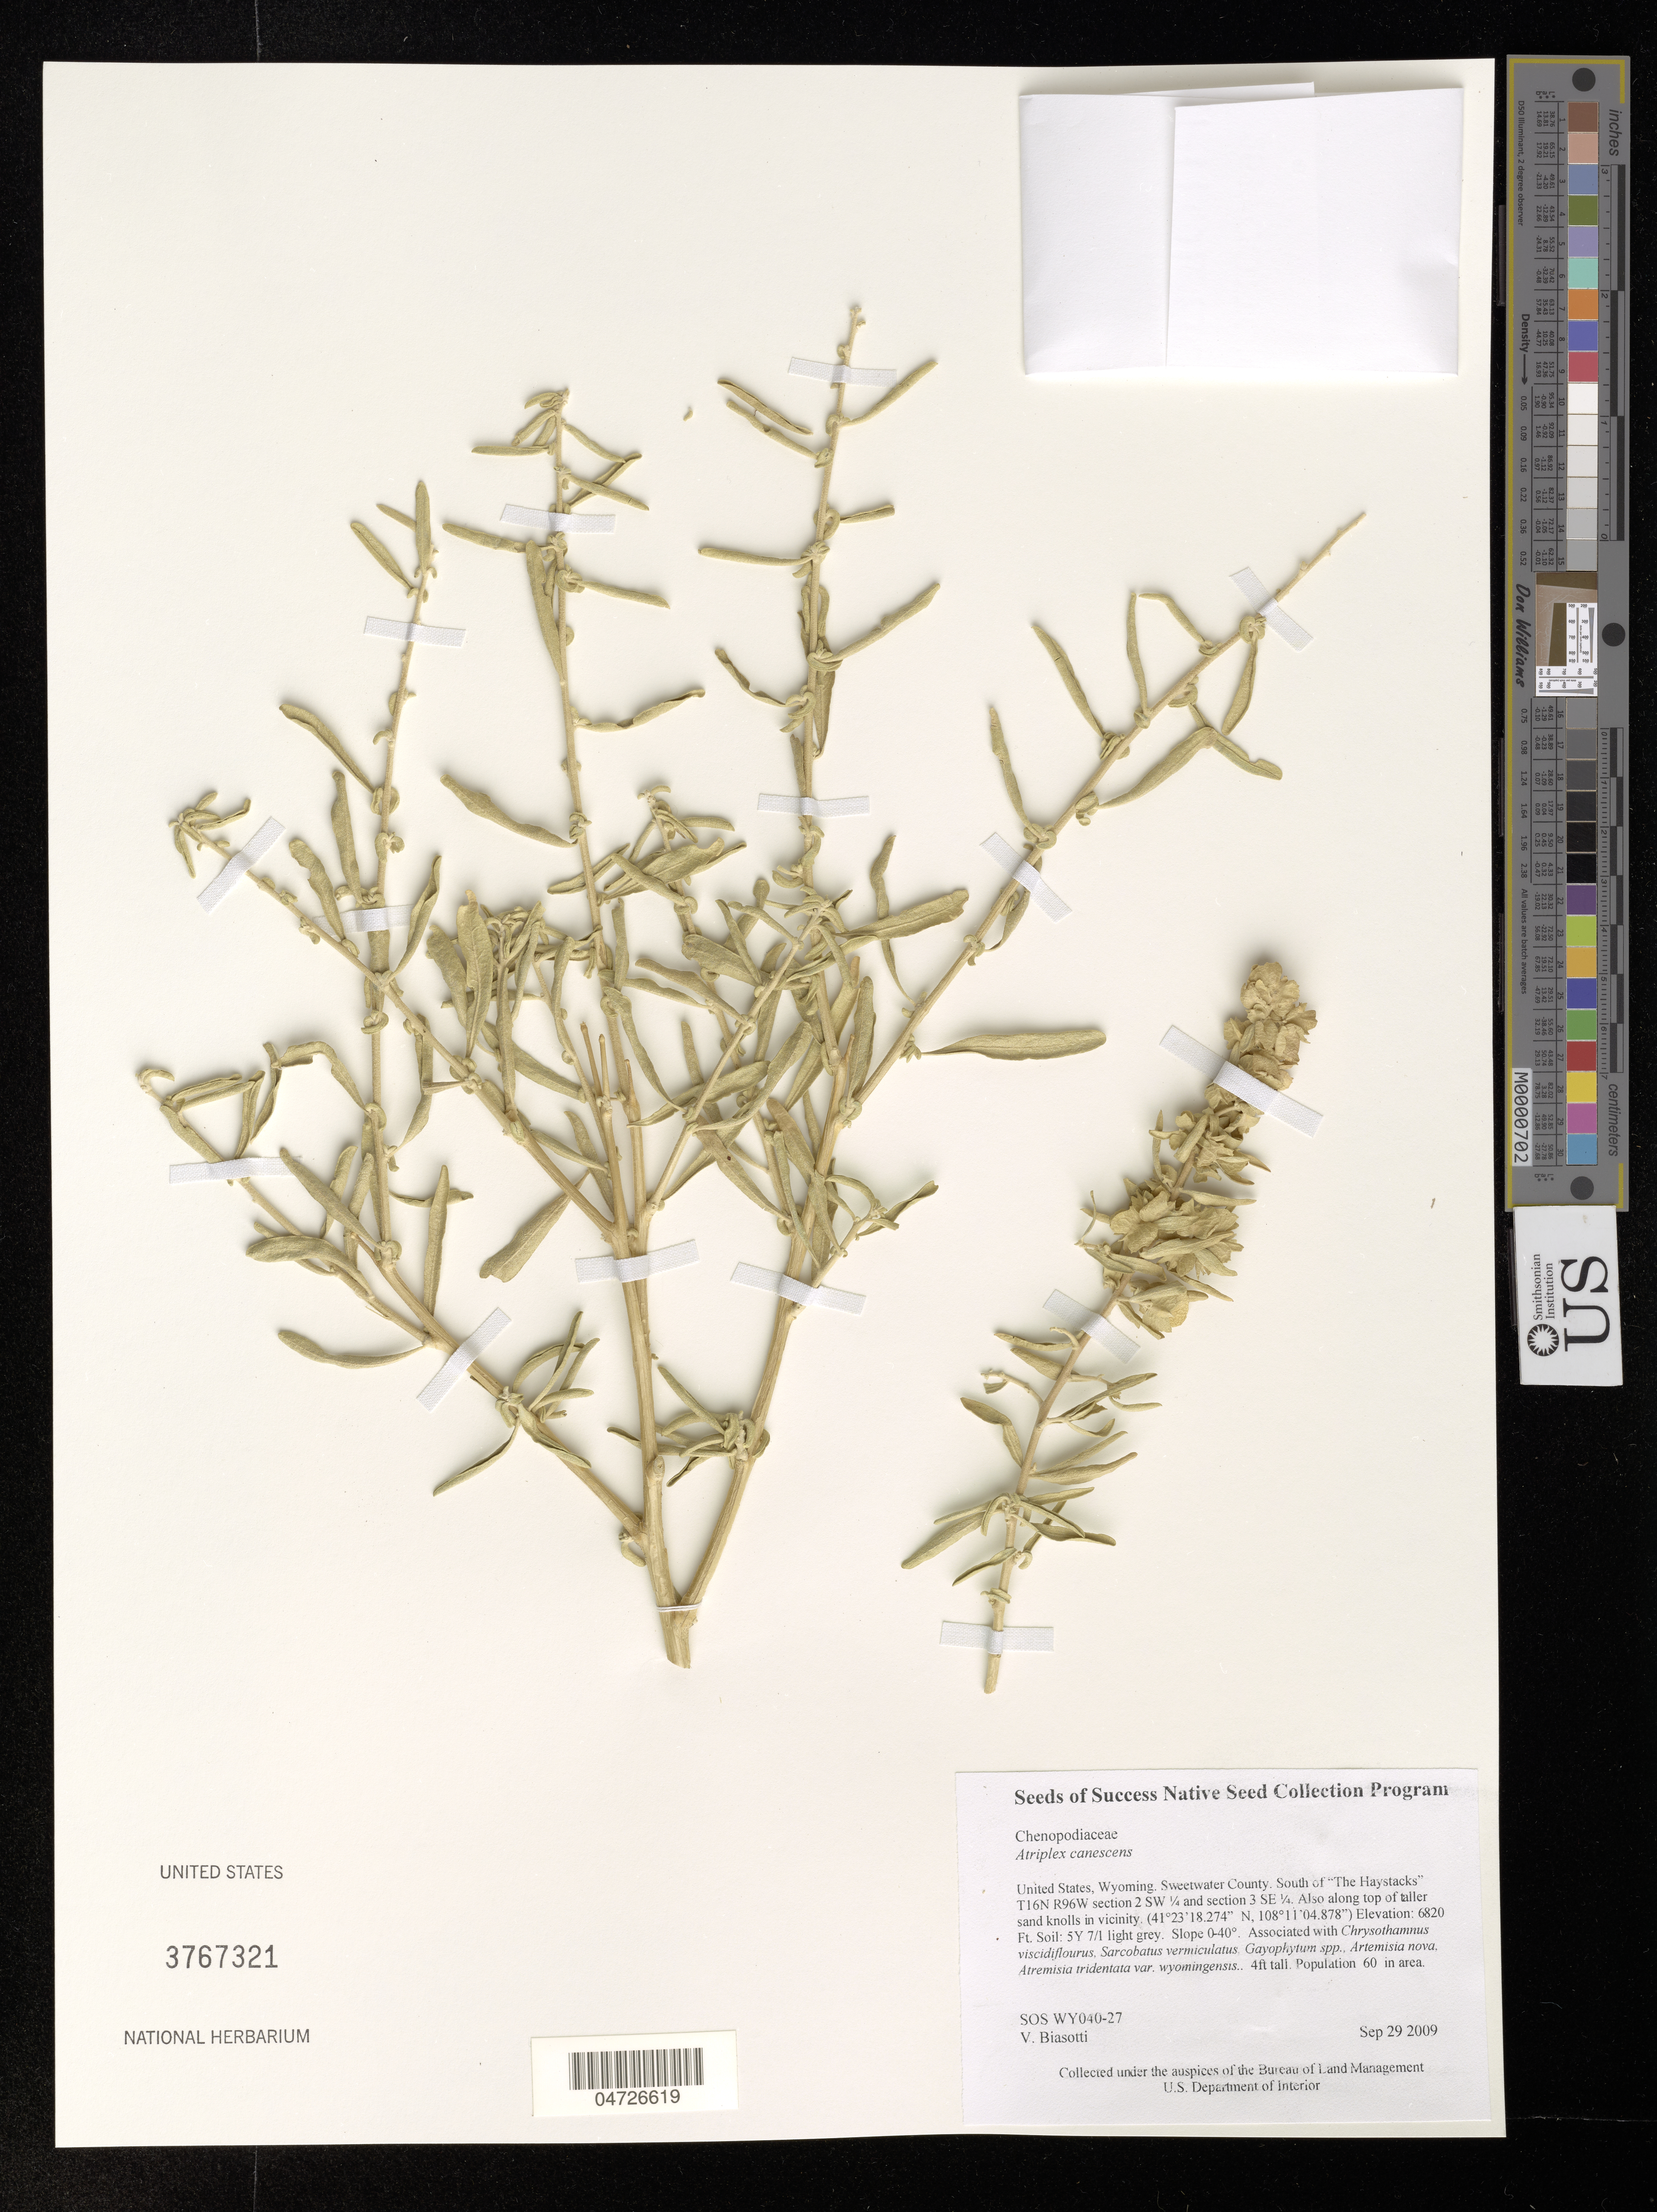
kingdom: Plantae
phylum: Tracheophyta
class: Magnoliopsida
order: Caryophyllales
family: Amaranthaceae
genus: Atriplex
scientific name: Atriplex canescens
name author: (Pursh) Nutt.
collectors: V. Biasotti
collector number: SOS WY040-27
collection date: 2009-09-29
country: United States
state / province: Wyoming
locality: Sweetwater County. South of "The Haystacks". T16N R96W section 2 SW 1/4 and section 3 SE 1/4. Also along top of taller sand knolls in vicinity.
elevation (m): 2079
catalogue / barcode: US 3767321